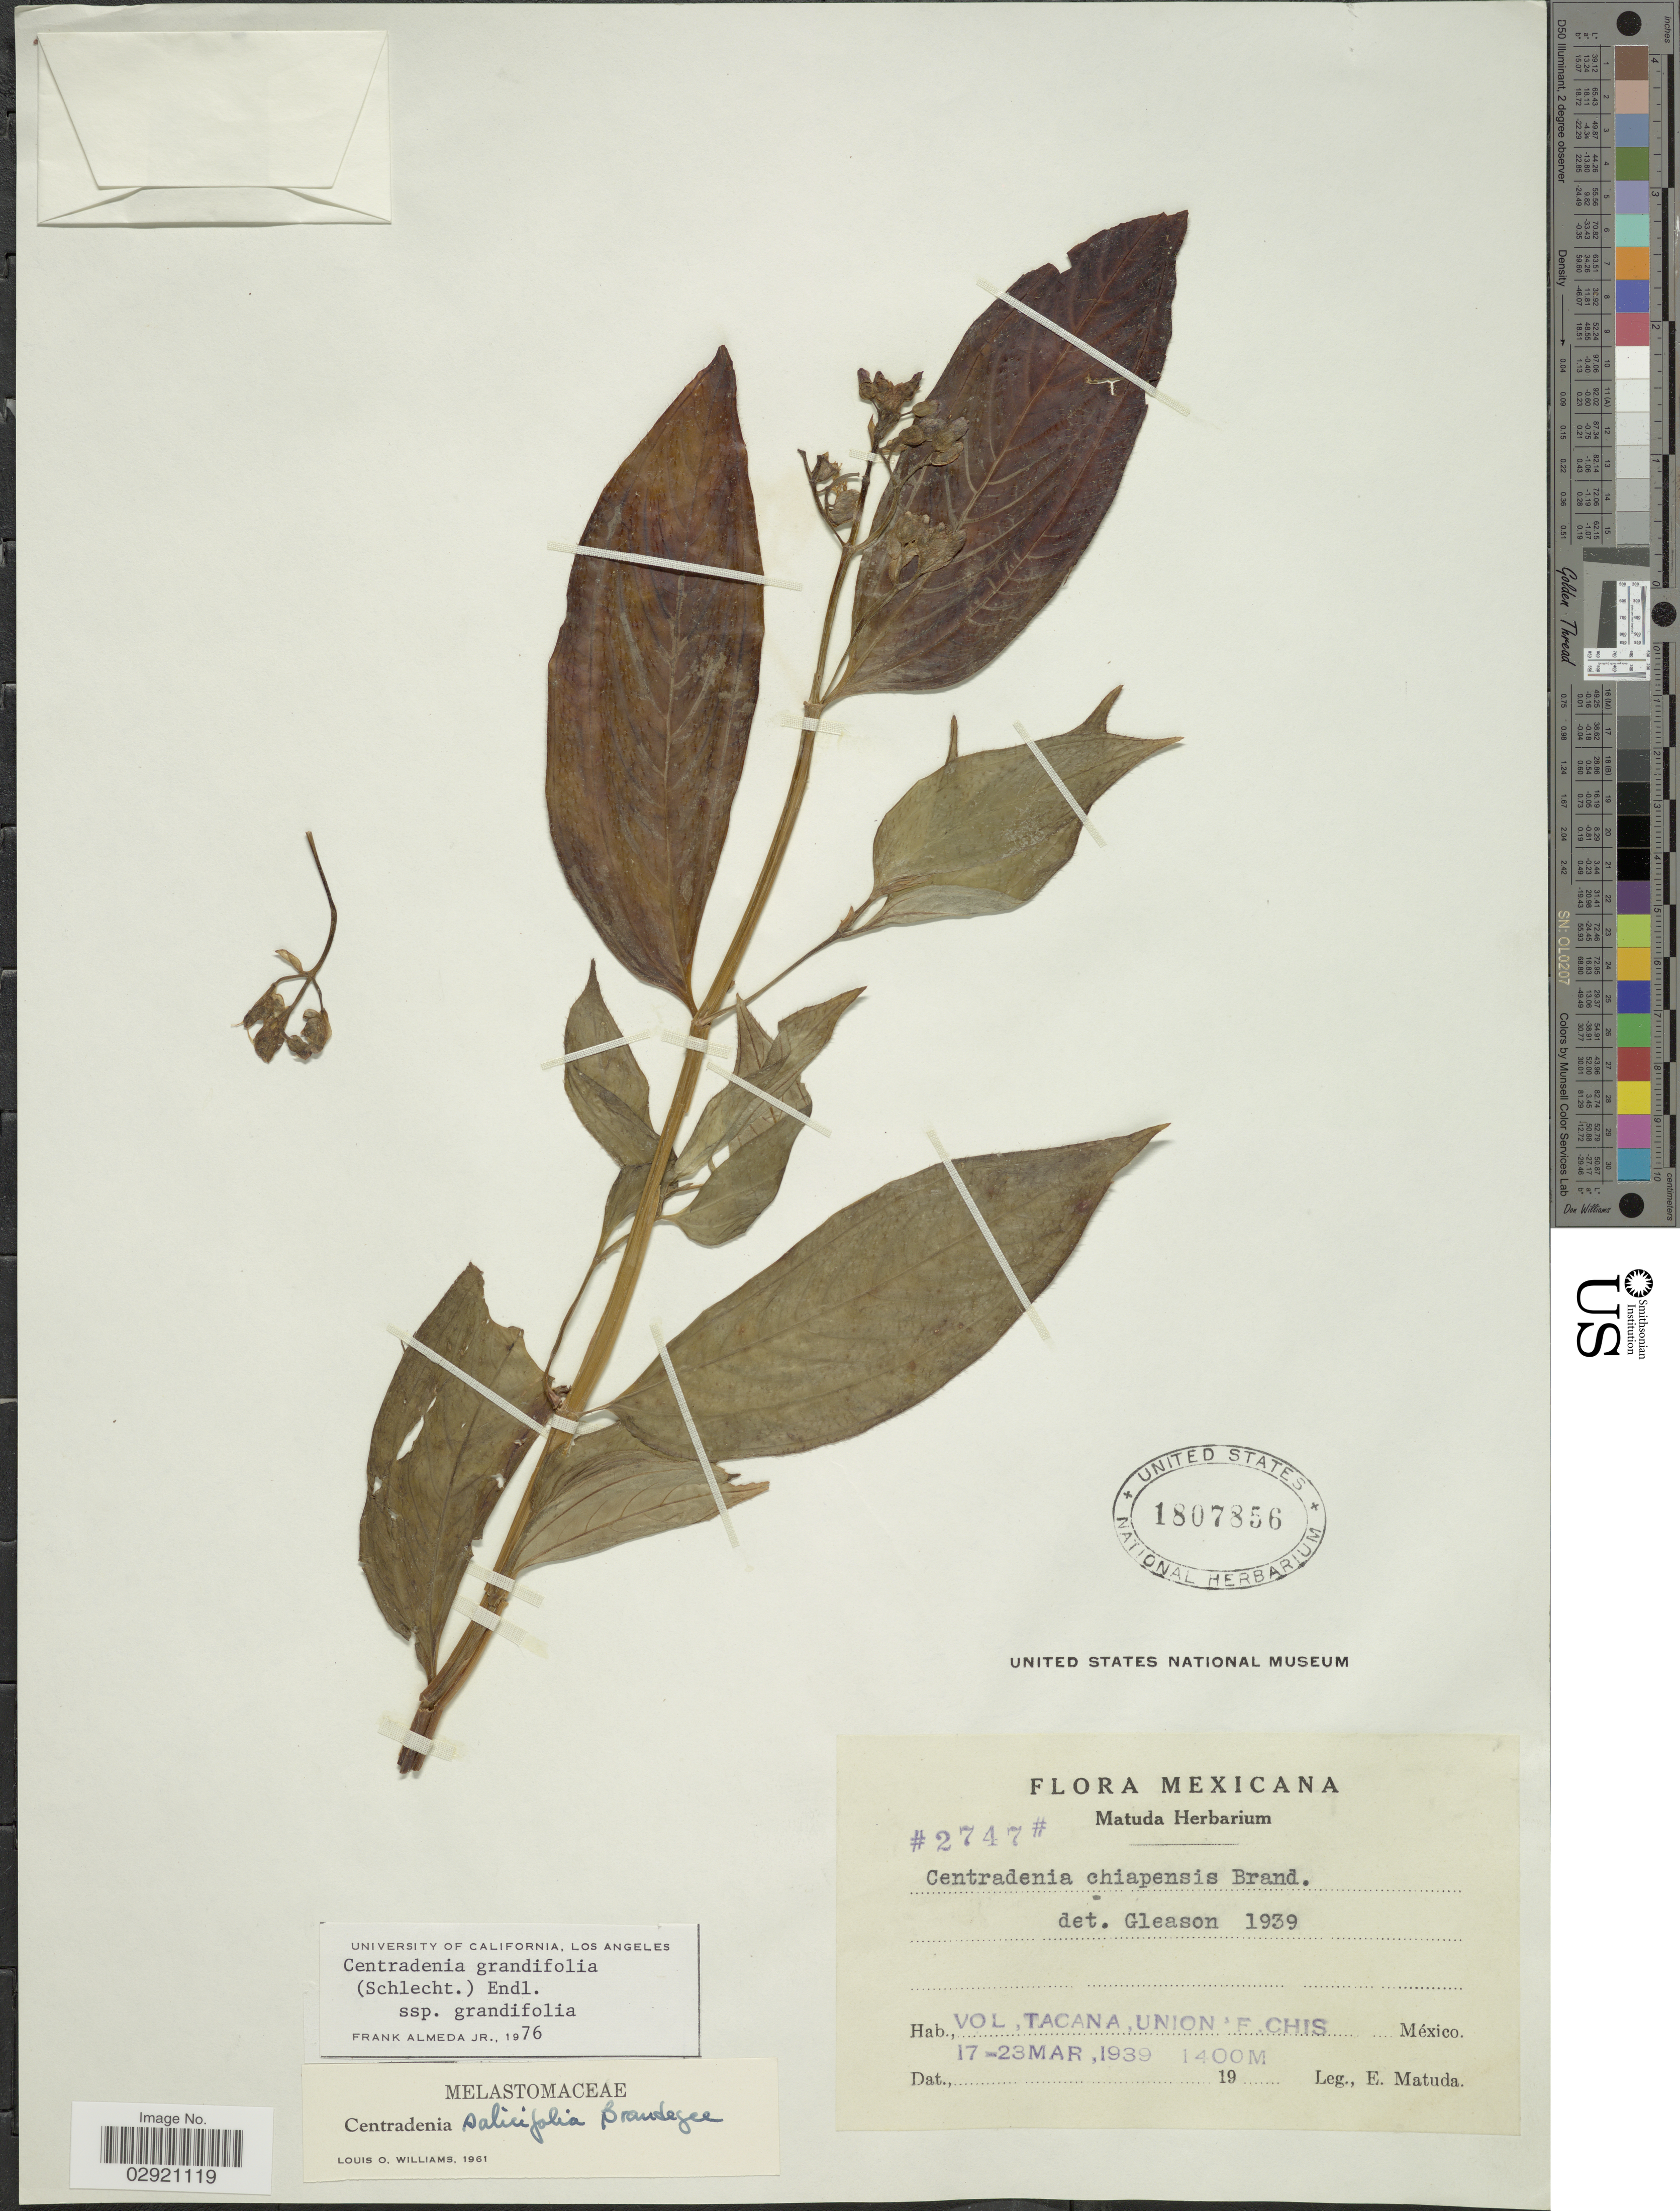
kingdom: Plantae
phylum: Tracheophyta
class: Magnoliopsida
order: Myrtales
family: Melastomataceae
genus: Centradenia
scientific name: Centradenia grandifolia subsp. grandifolia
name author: (Schltdl.) Endl.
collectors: E. Matuda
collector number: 2747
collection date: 1939-03-17/1939-03-23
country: Mexico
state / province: Chiapas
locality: Vol, Tacana, Union ' F. Chis.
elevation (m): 1400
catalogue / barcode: US 1807856